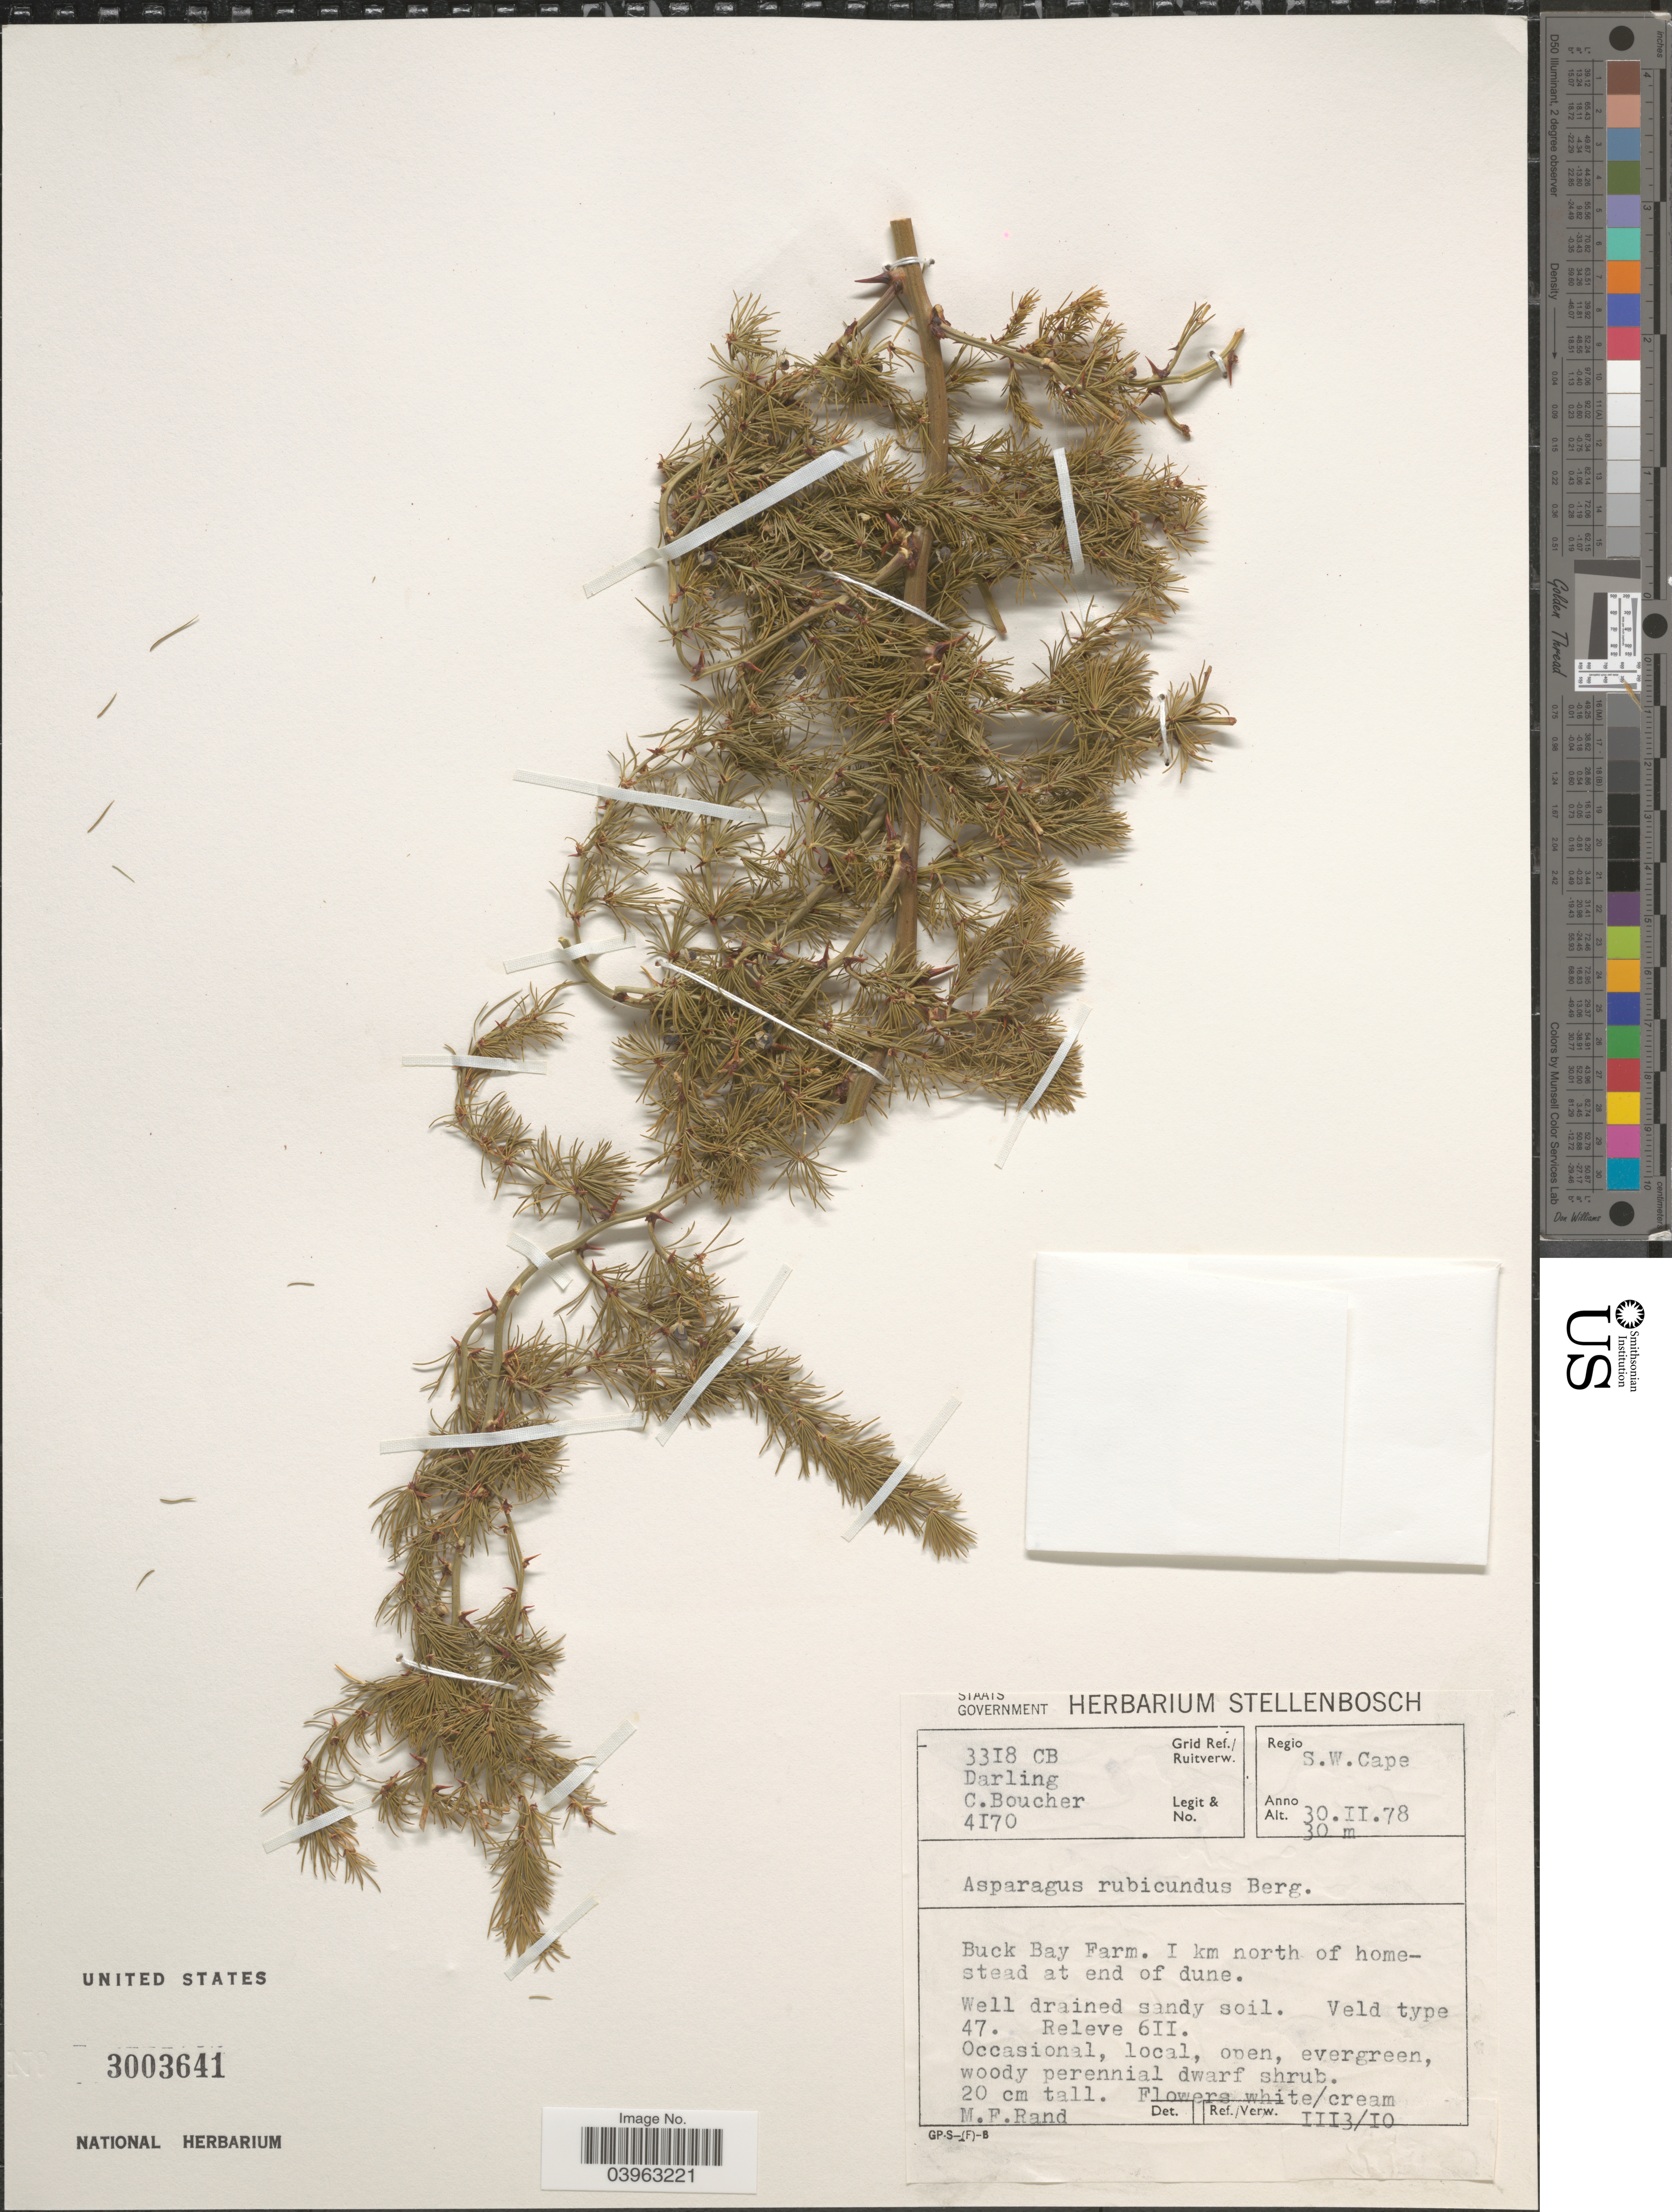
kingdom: Plantae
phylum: Tracheophyta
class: Liliopsida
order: Asparagales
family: Asparagaceae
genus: Asparagus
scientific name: Asparagus rubicundus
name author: P.J. Bergius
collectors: Darling & C. Boucher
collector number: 4170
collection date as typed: Transcribed d/m/y: 30/11/78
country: South Africa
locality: Grid Ref./ Ruitverw. 3318 CB. Regio S. W. Cape. Buck Bay Farm. 1 km north of homestead at end of dune.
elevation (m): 30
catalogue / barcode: US 3003641